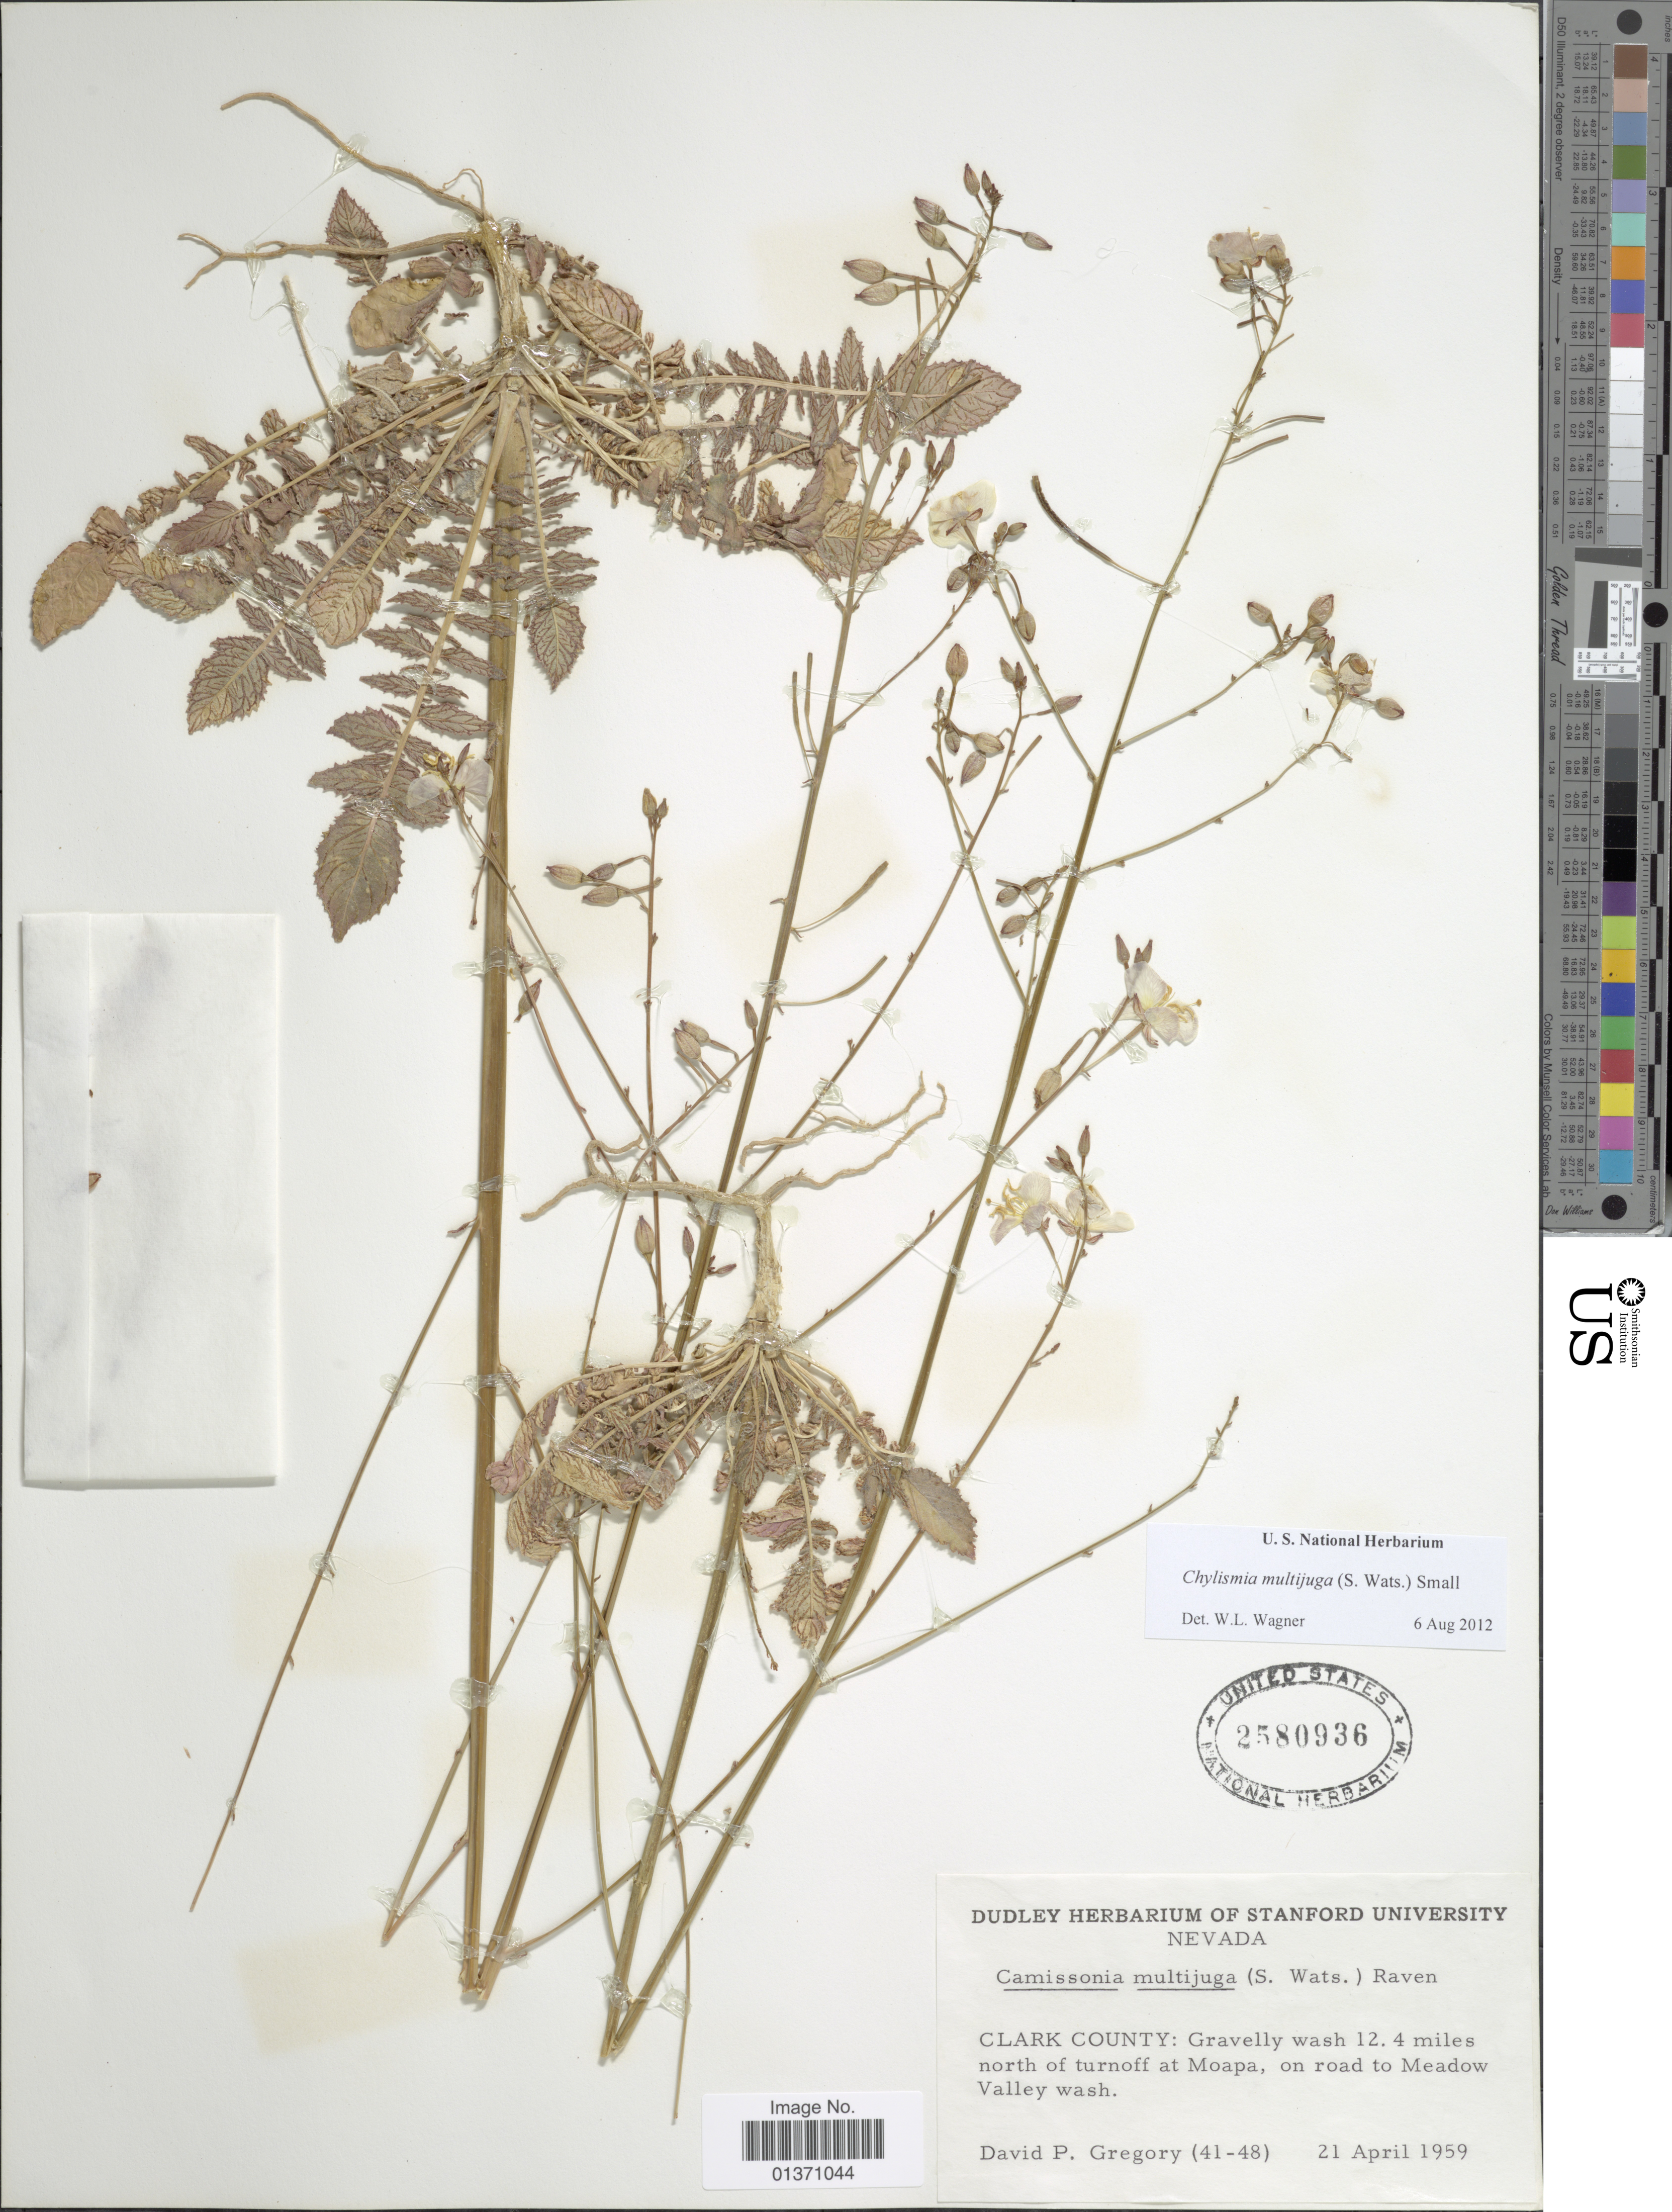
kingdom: Plantae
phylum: Tracheophyta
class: Magnoliopsida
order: Myrtales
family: Onagraceae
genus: Chylismia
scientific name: Chylismia multijuga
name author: (S. Watson) Small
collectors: D. Gregory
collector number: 41-48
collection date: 1959-04-21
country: United States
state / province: Nevada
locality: Clark County: Gravelly wash 12.4 miles north of turnoff at Moapa, on road to Meadow Valley wash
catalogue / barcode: US 2580936